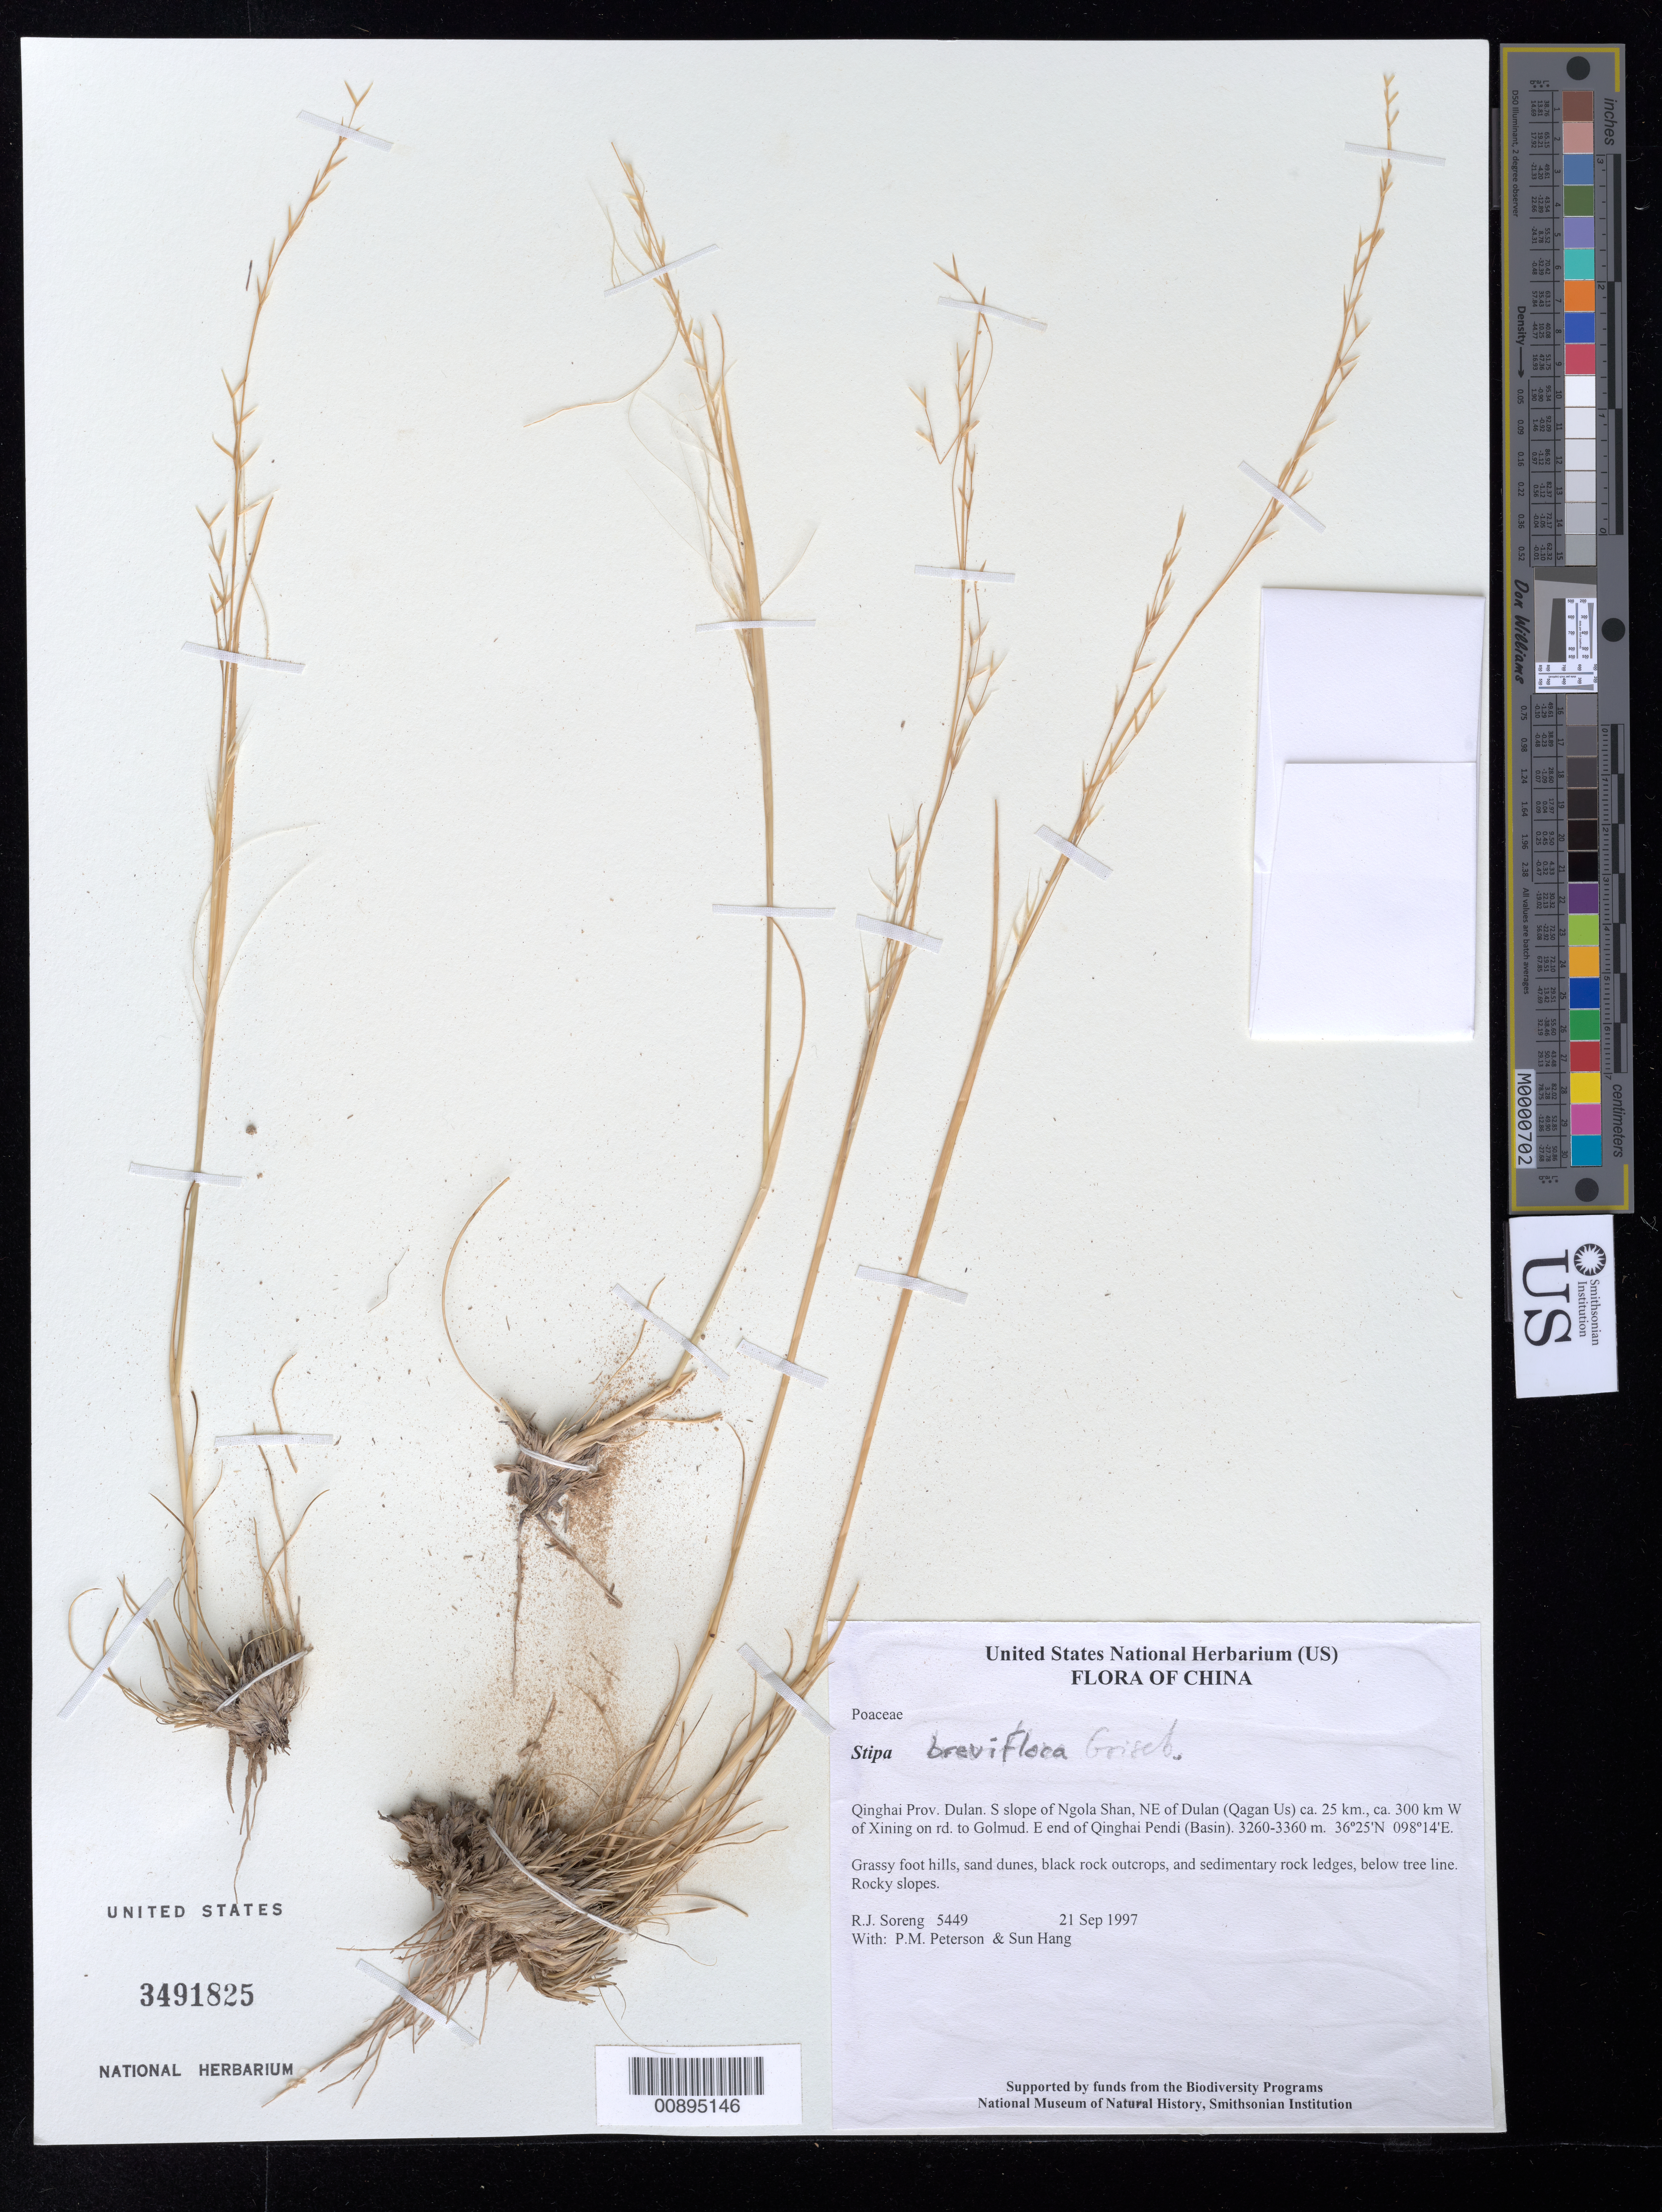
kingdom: Plantae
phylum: Tracheophyta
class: Liliopsida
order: Poales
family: Poaceae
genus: Stipa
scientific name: Stipa breviflora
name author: Griseb.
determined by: Romaschenko, Konstantin, Research Associate (US), Smithsonian Institution - National Museum of Natural History (UNITED STATES)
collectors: R. J. Soreng, P. M. Peterson & Sun Hang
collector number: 5449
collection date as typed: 21 Sep 1997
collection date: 1997-09-21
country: China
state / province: Qinghai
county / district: Dulan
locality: S slope of Ngola Shan, NE of Dulan (Qagan Us) ca. 25 km., ca. 300 km W of Xining on rd. to Golmud. E end of Qinghai Pendi (Basin).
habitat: Grassy foot hills, sand dunes, black rock outcrops, and sedimentary rock ledges, below tree line.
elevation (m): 3260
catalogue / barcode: US 3491825